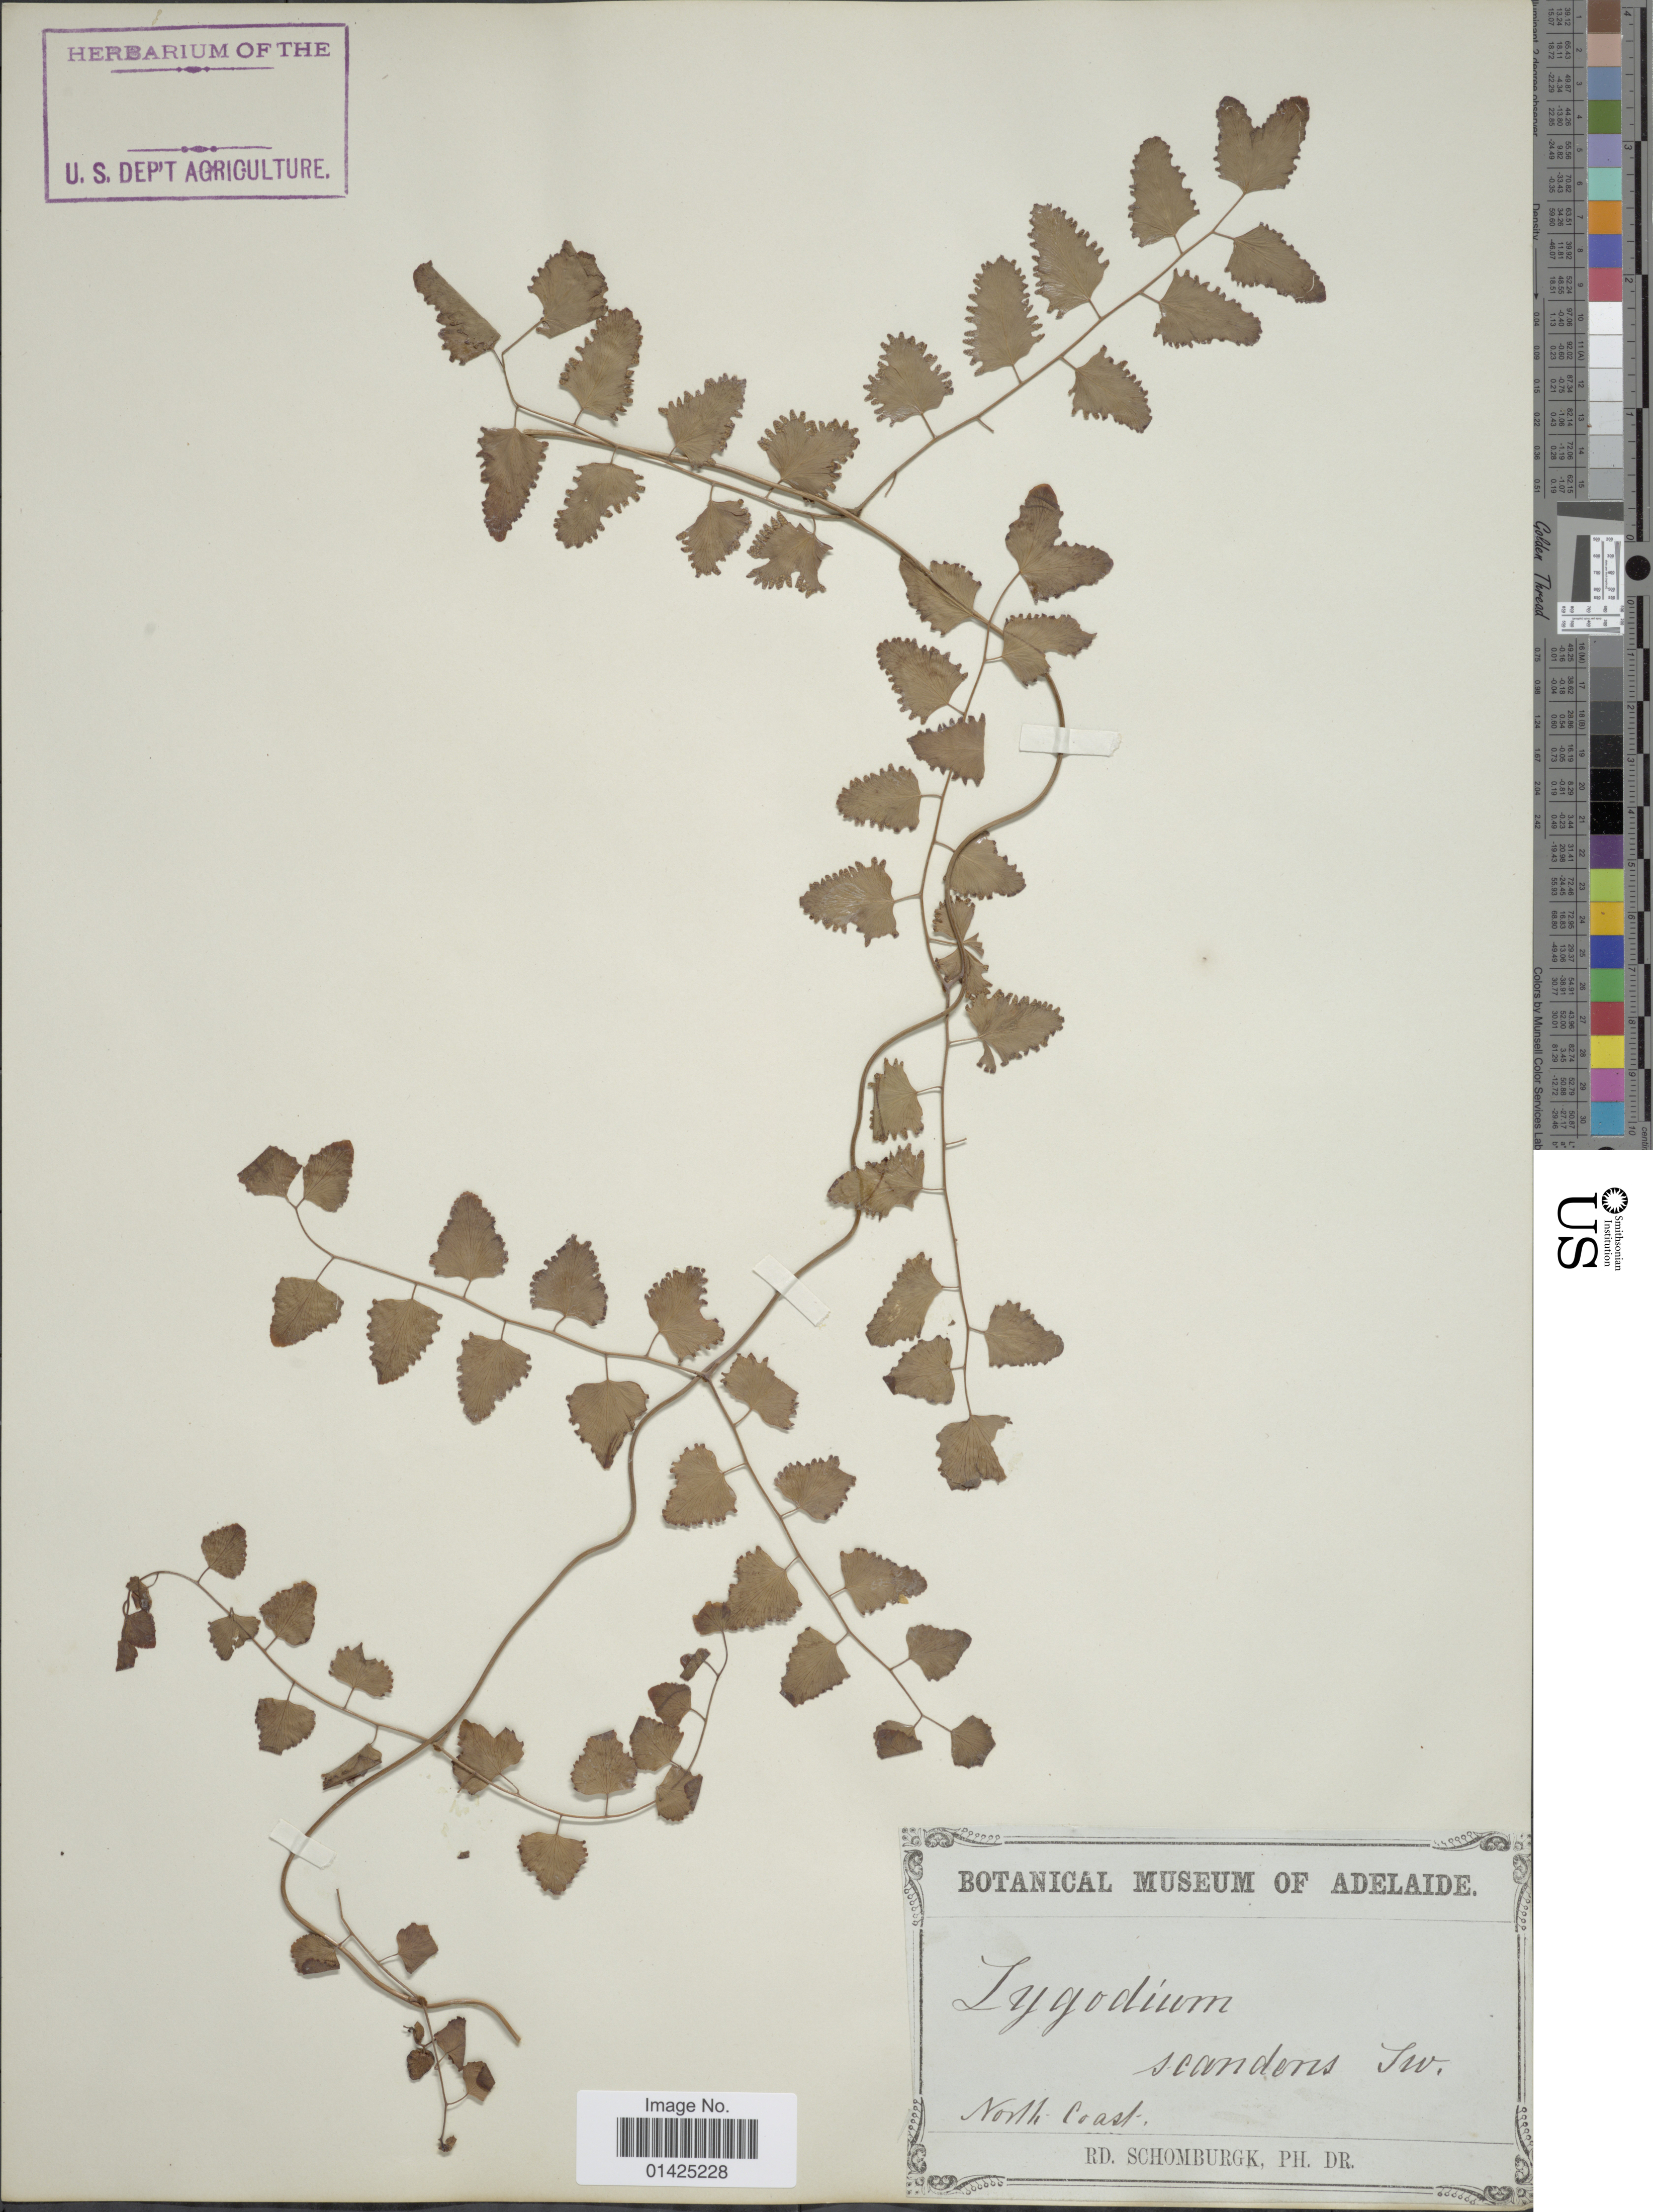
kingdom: Plantae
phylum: Tracheophyta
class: Polypodiopsida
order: Schizaeales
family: Lygodiaceae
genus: Lygodium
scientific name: Lygodium microphyllum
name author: (Cav.) R. Br.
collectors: R. H. Schomburgk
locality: North Coast.